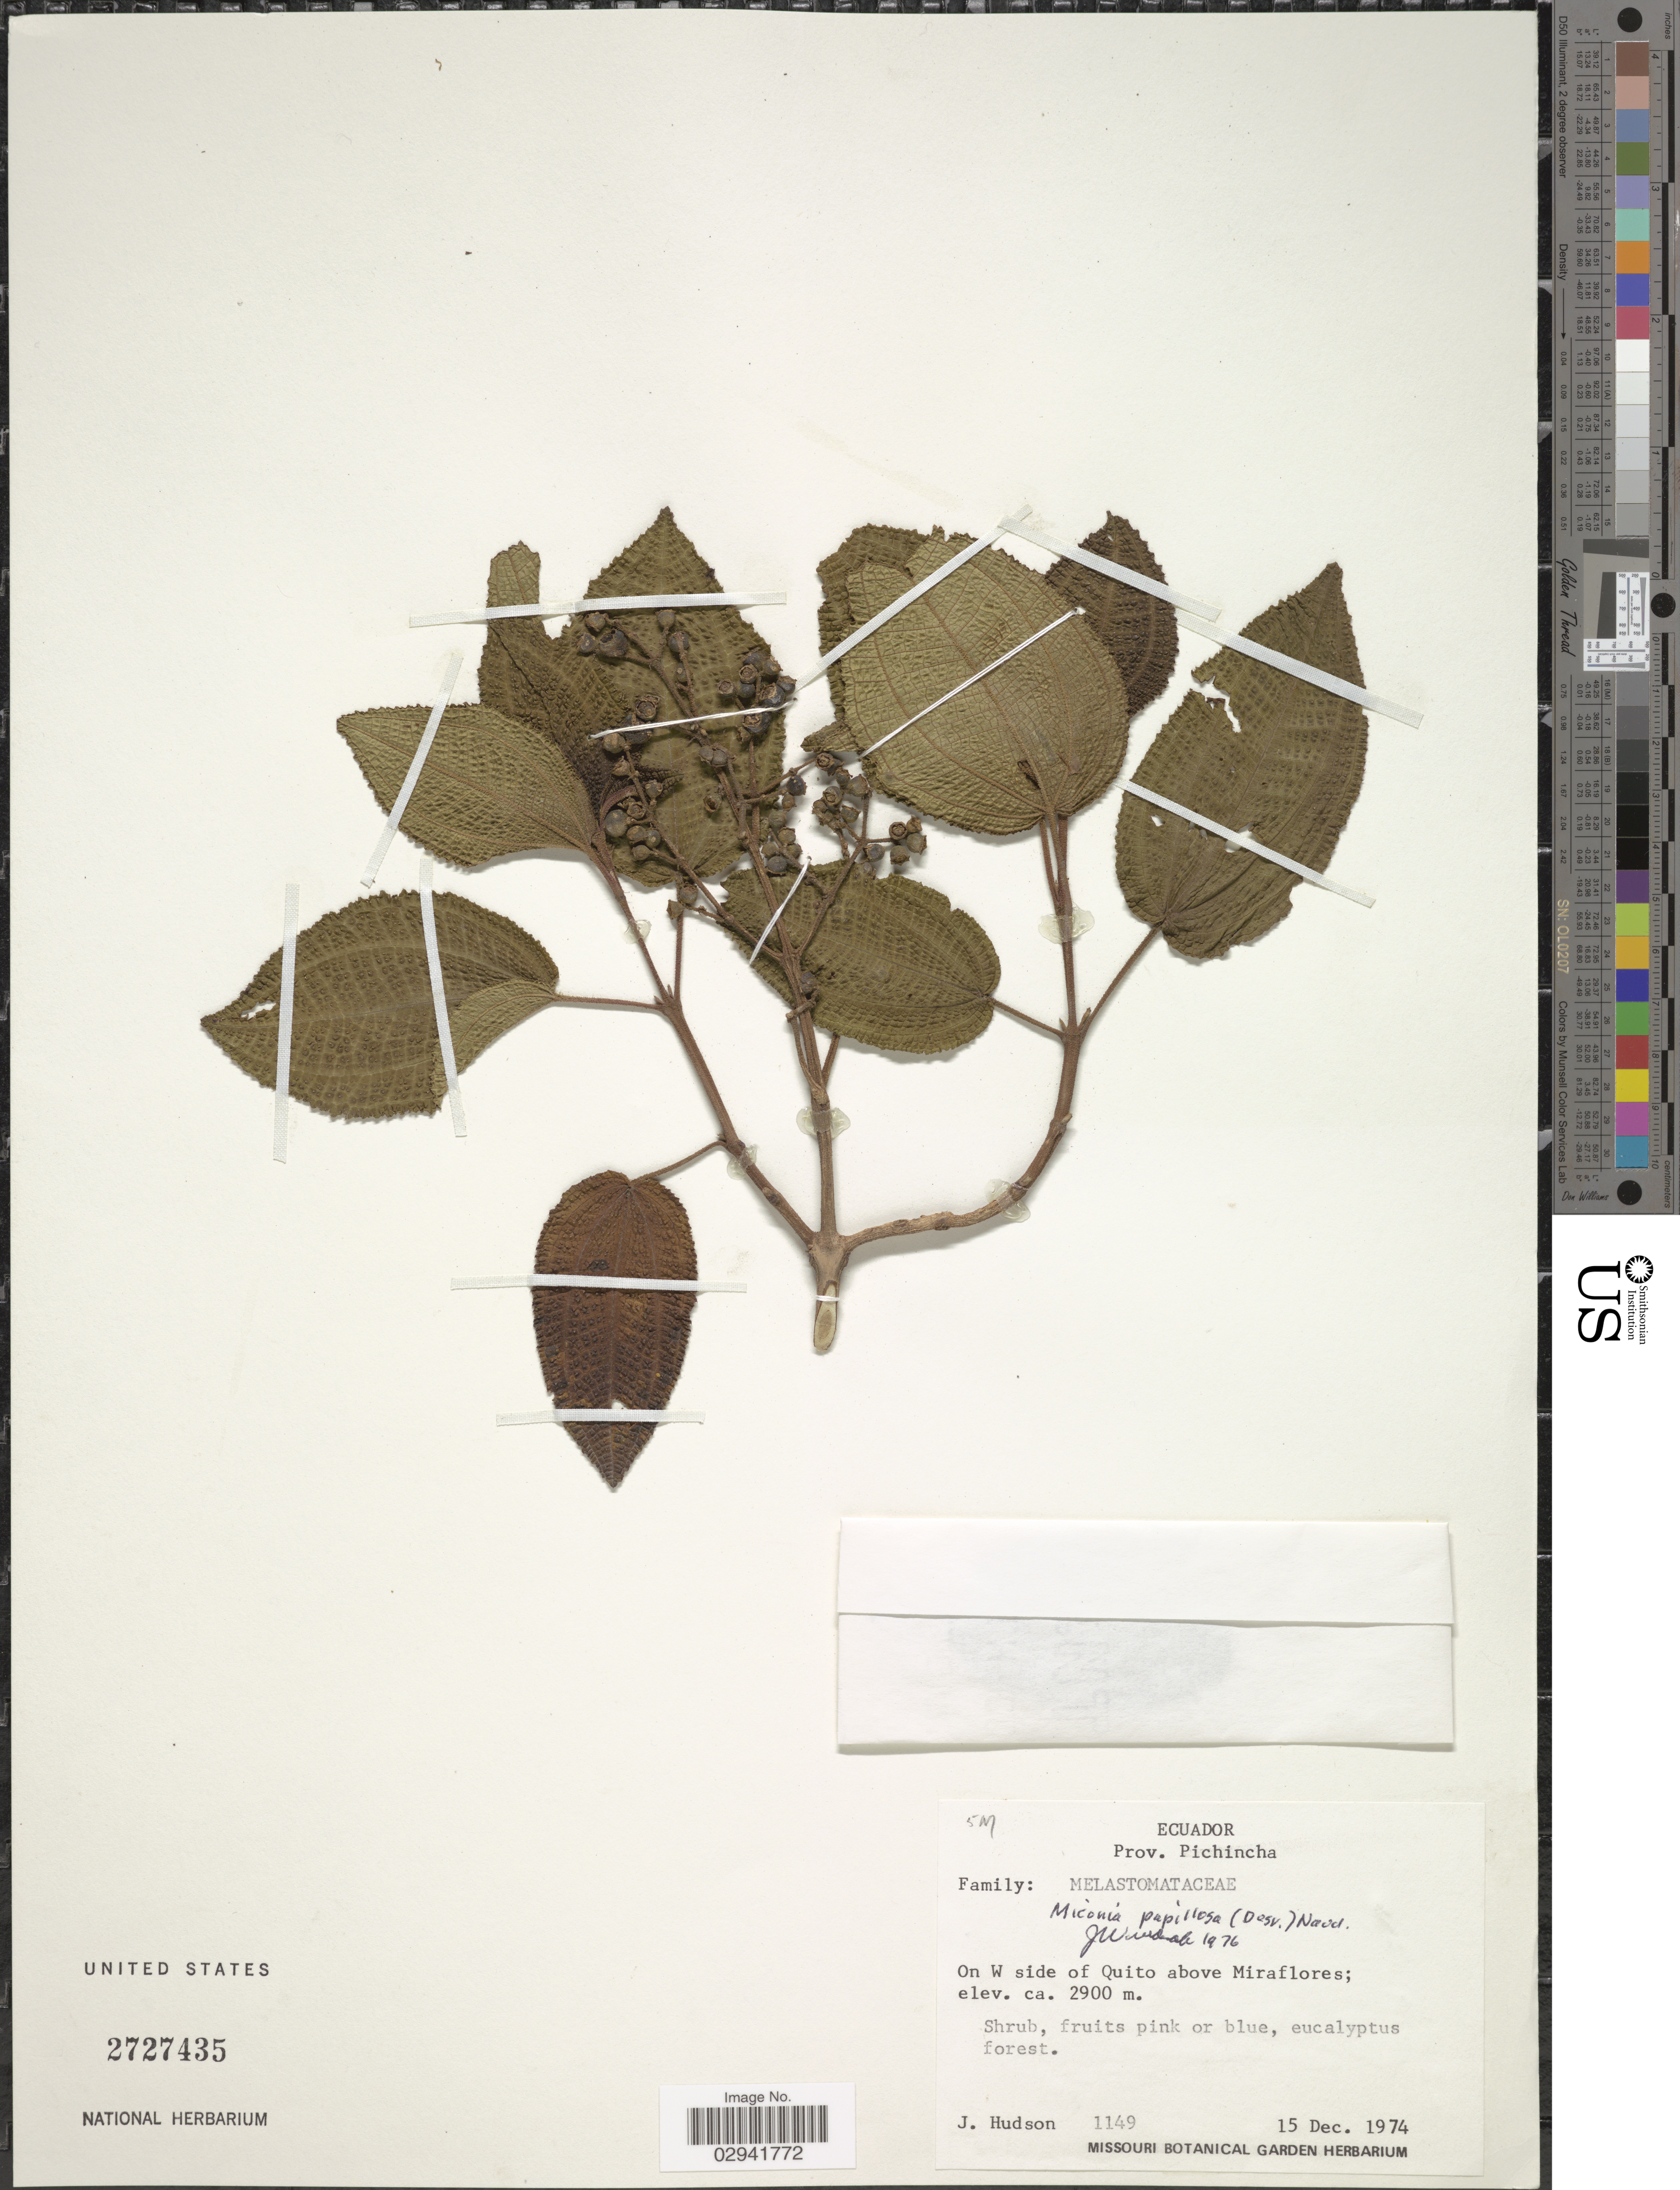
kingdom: Plantae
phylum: Tracheophyta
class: Magnoliopsida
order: Myrtales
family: Melastomataceae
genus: Miconia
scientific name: Miconia papillosa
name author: (Desr.) Naudin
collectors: J. Hudson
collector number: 1149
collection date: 1974-12-15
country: Ecuador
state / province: Pichincha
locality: On W side of Quito above Miraflores.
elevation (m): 2900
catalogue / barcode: US 2727435